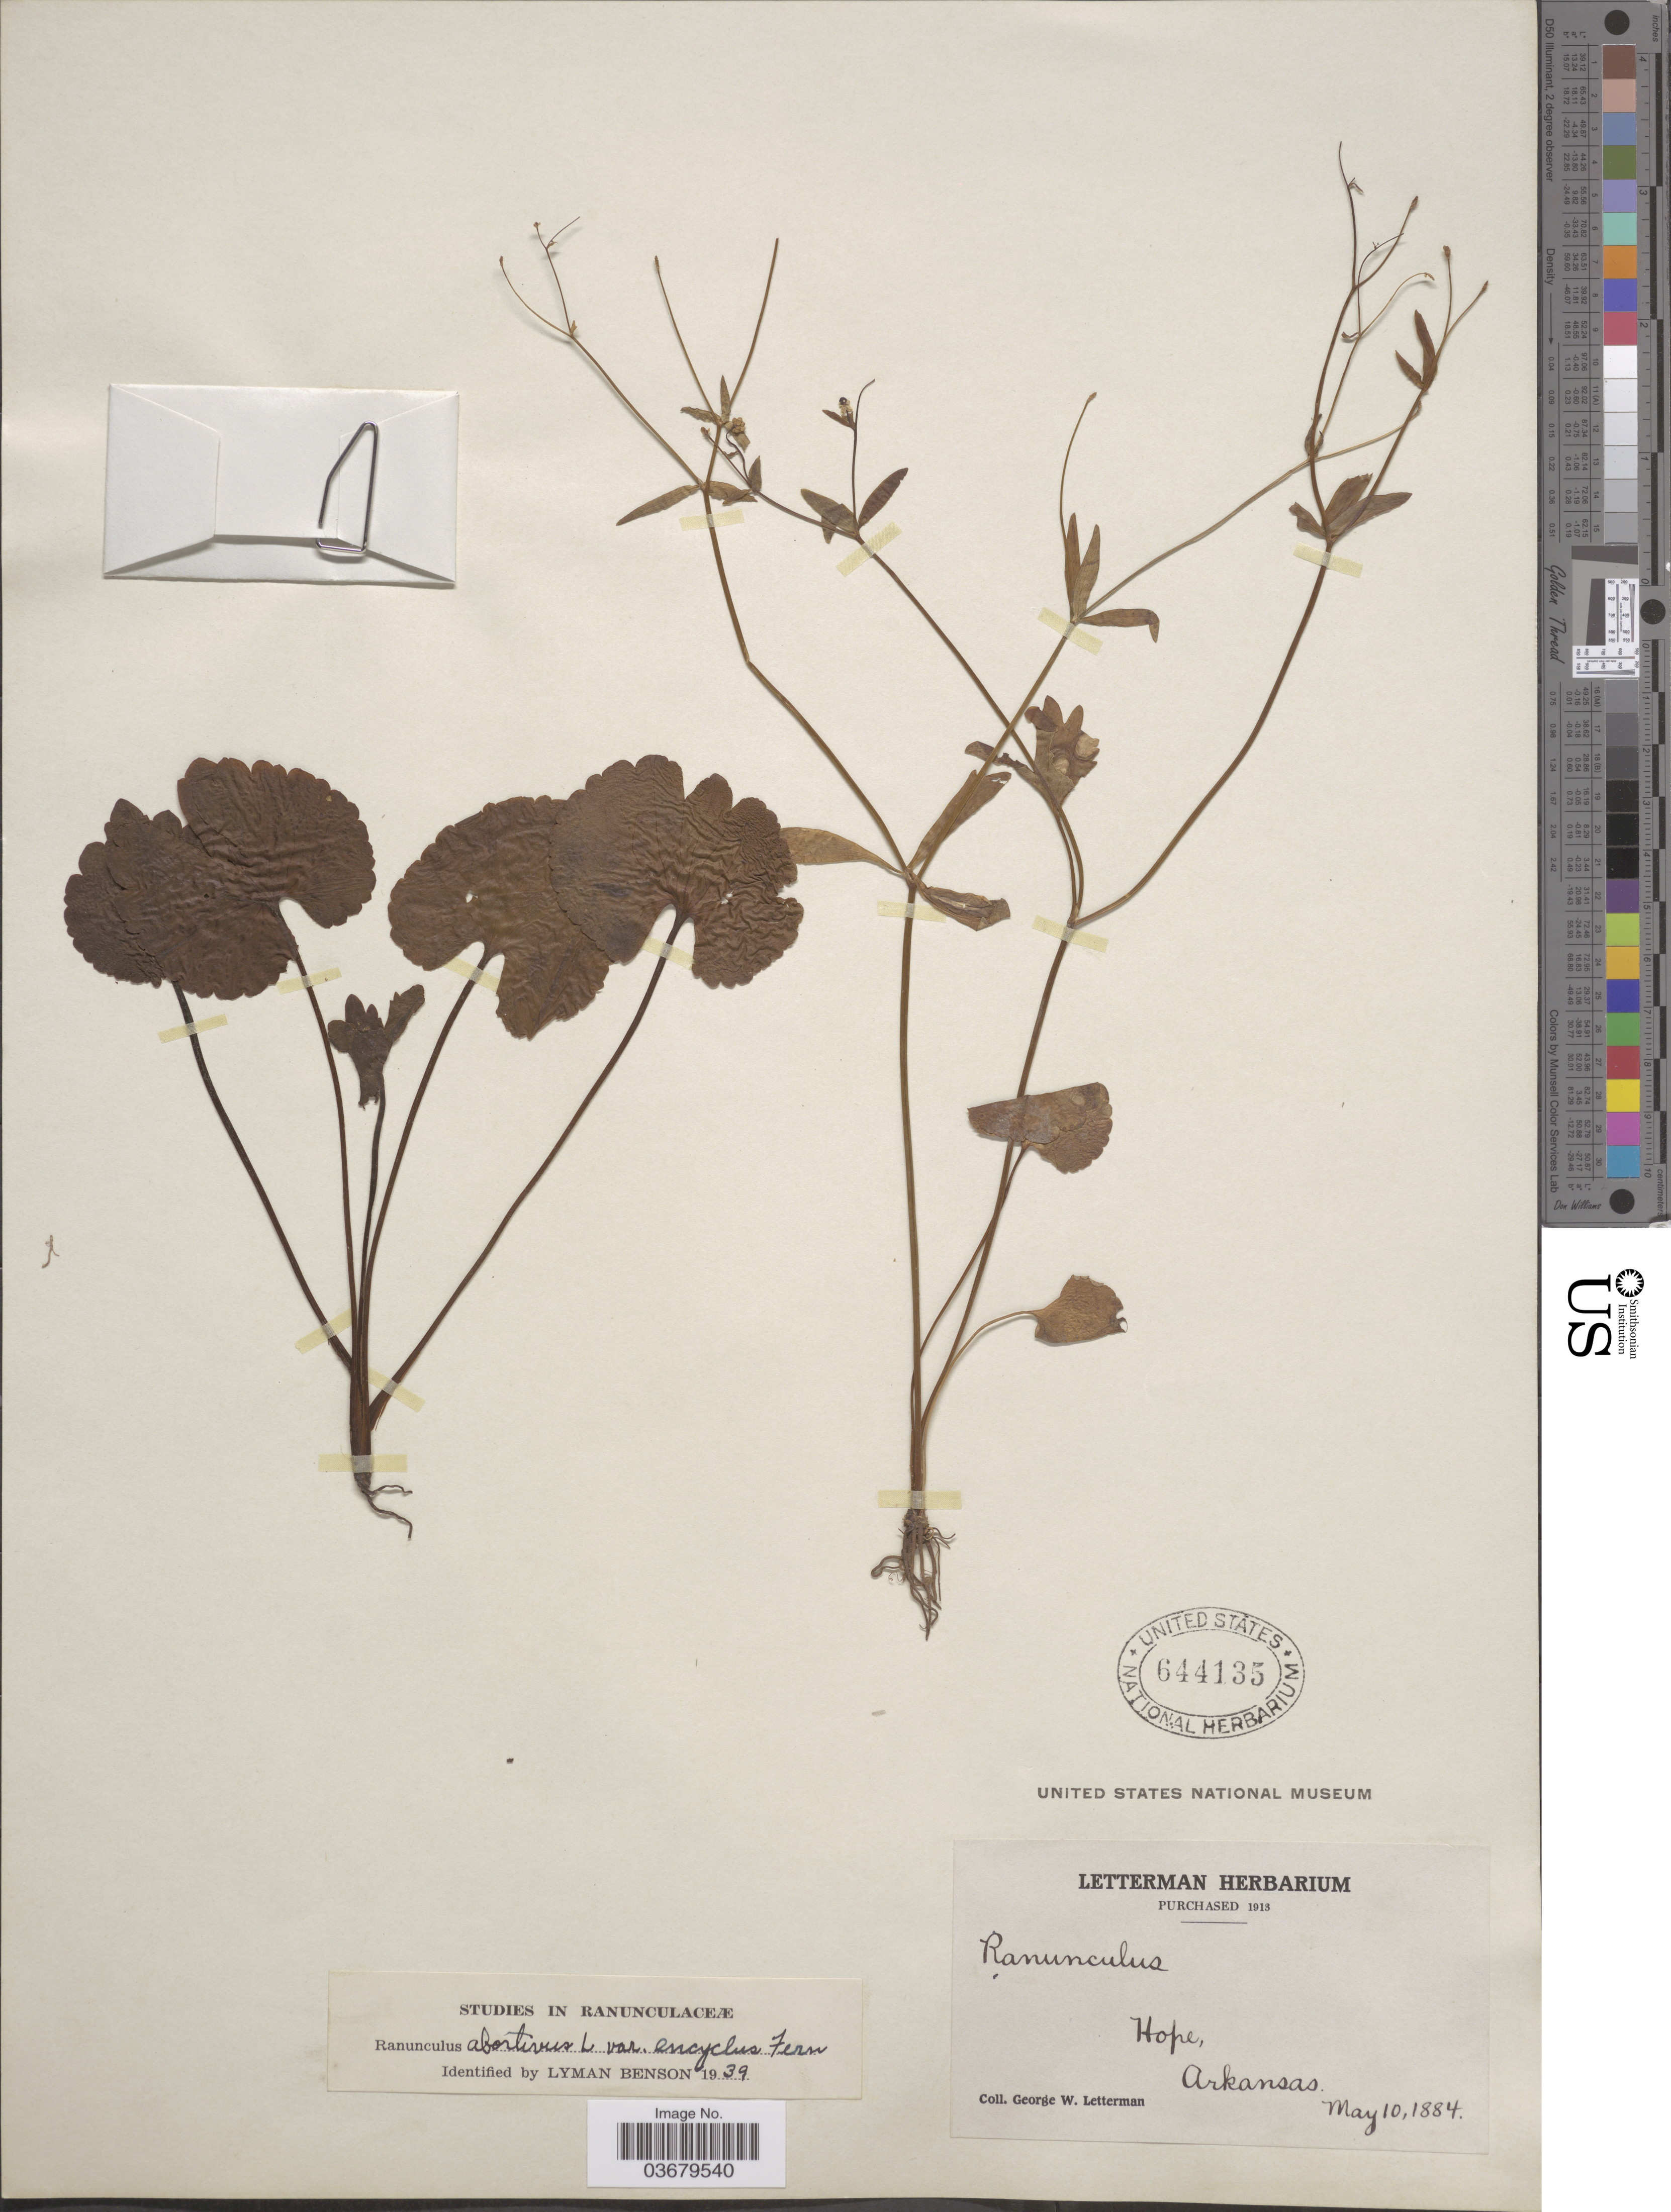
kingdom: Plantae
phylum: Tracheophyta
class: Magnoliopsida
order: Ranunculales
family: Ranunculaceae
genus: Ranunculus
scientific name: Ranunculus abortivus var. eucyclus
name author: Fernald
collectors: G. W. Letterman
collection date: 1884-05-10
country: United States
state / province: Arkansas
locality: Hope.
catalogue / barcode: US 644135